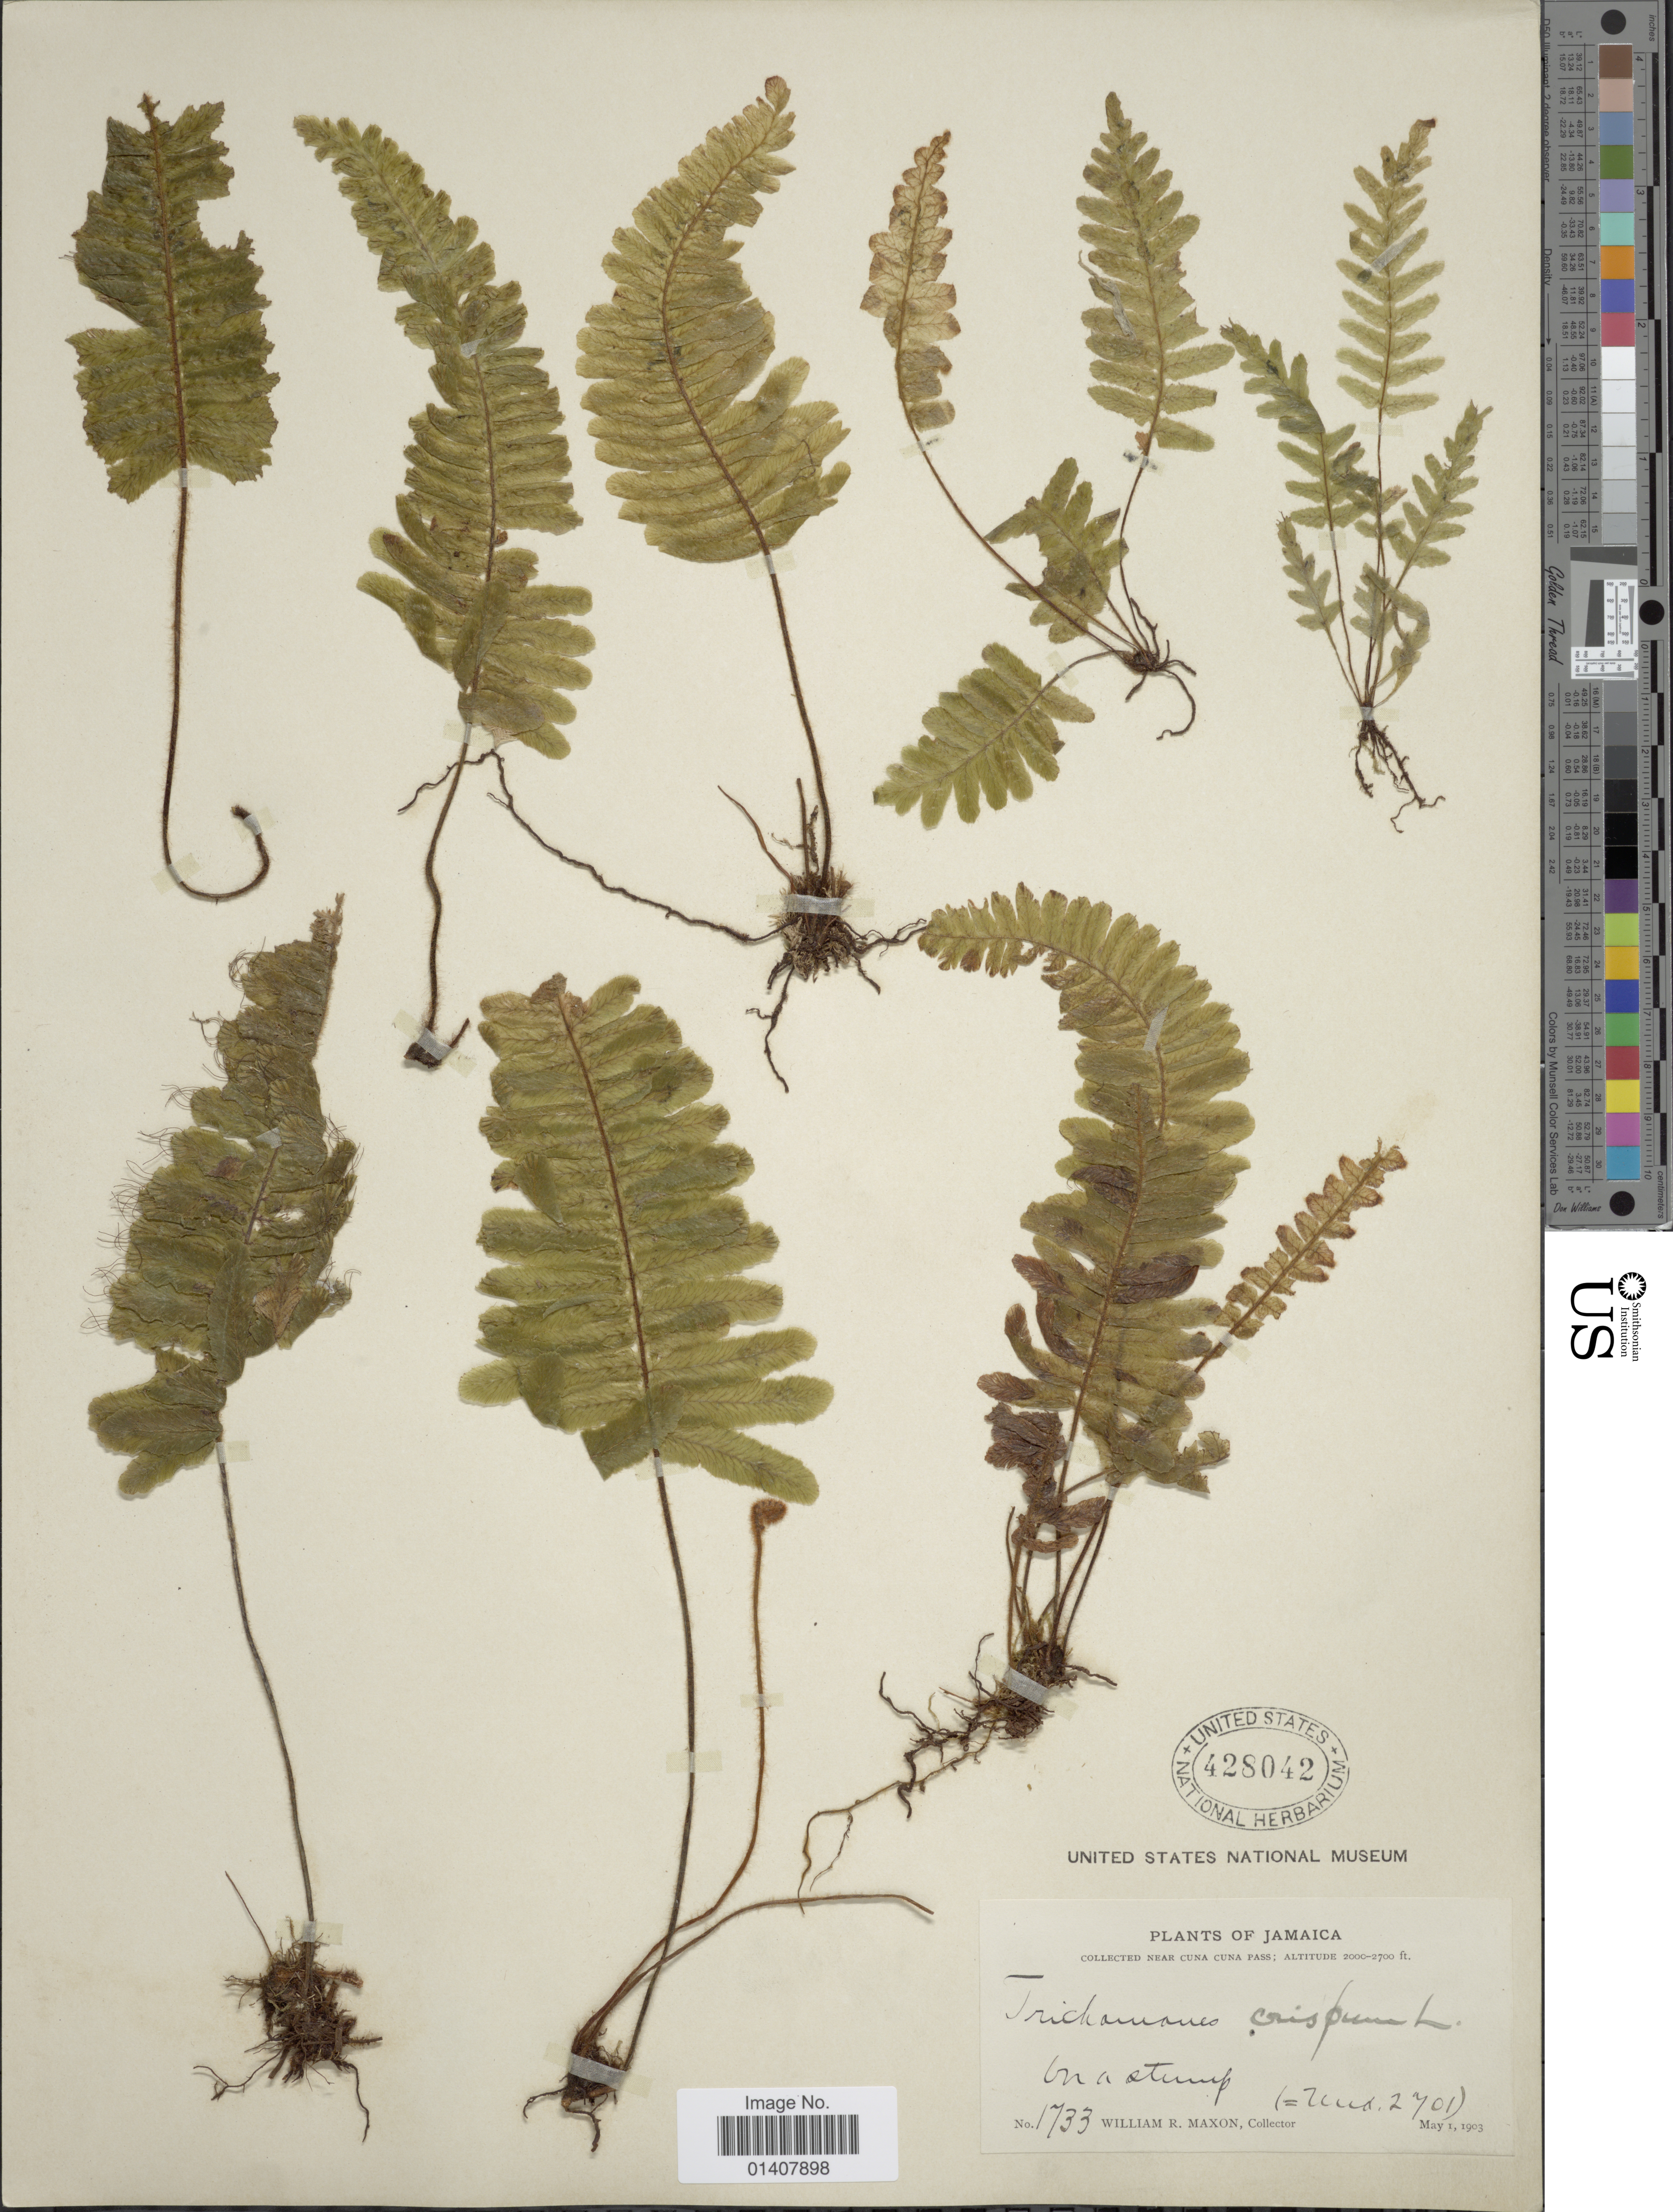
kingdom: Plantae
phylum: Tracheophyta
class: Polypodiopsida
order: Hymenophyllales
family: Hymenophyllaceae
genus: Trichomanes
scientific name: Trichomanes crispum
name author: L.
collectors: W. R. Maxon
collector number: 1733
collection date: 1903-05-01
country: Jamaica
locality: Near Cuna Cuna Pass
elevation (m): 610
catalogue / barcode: US 428042